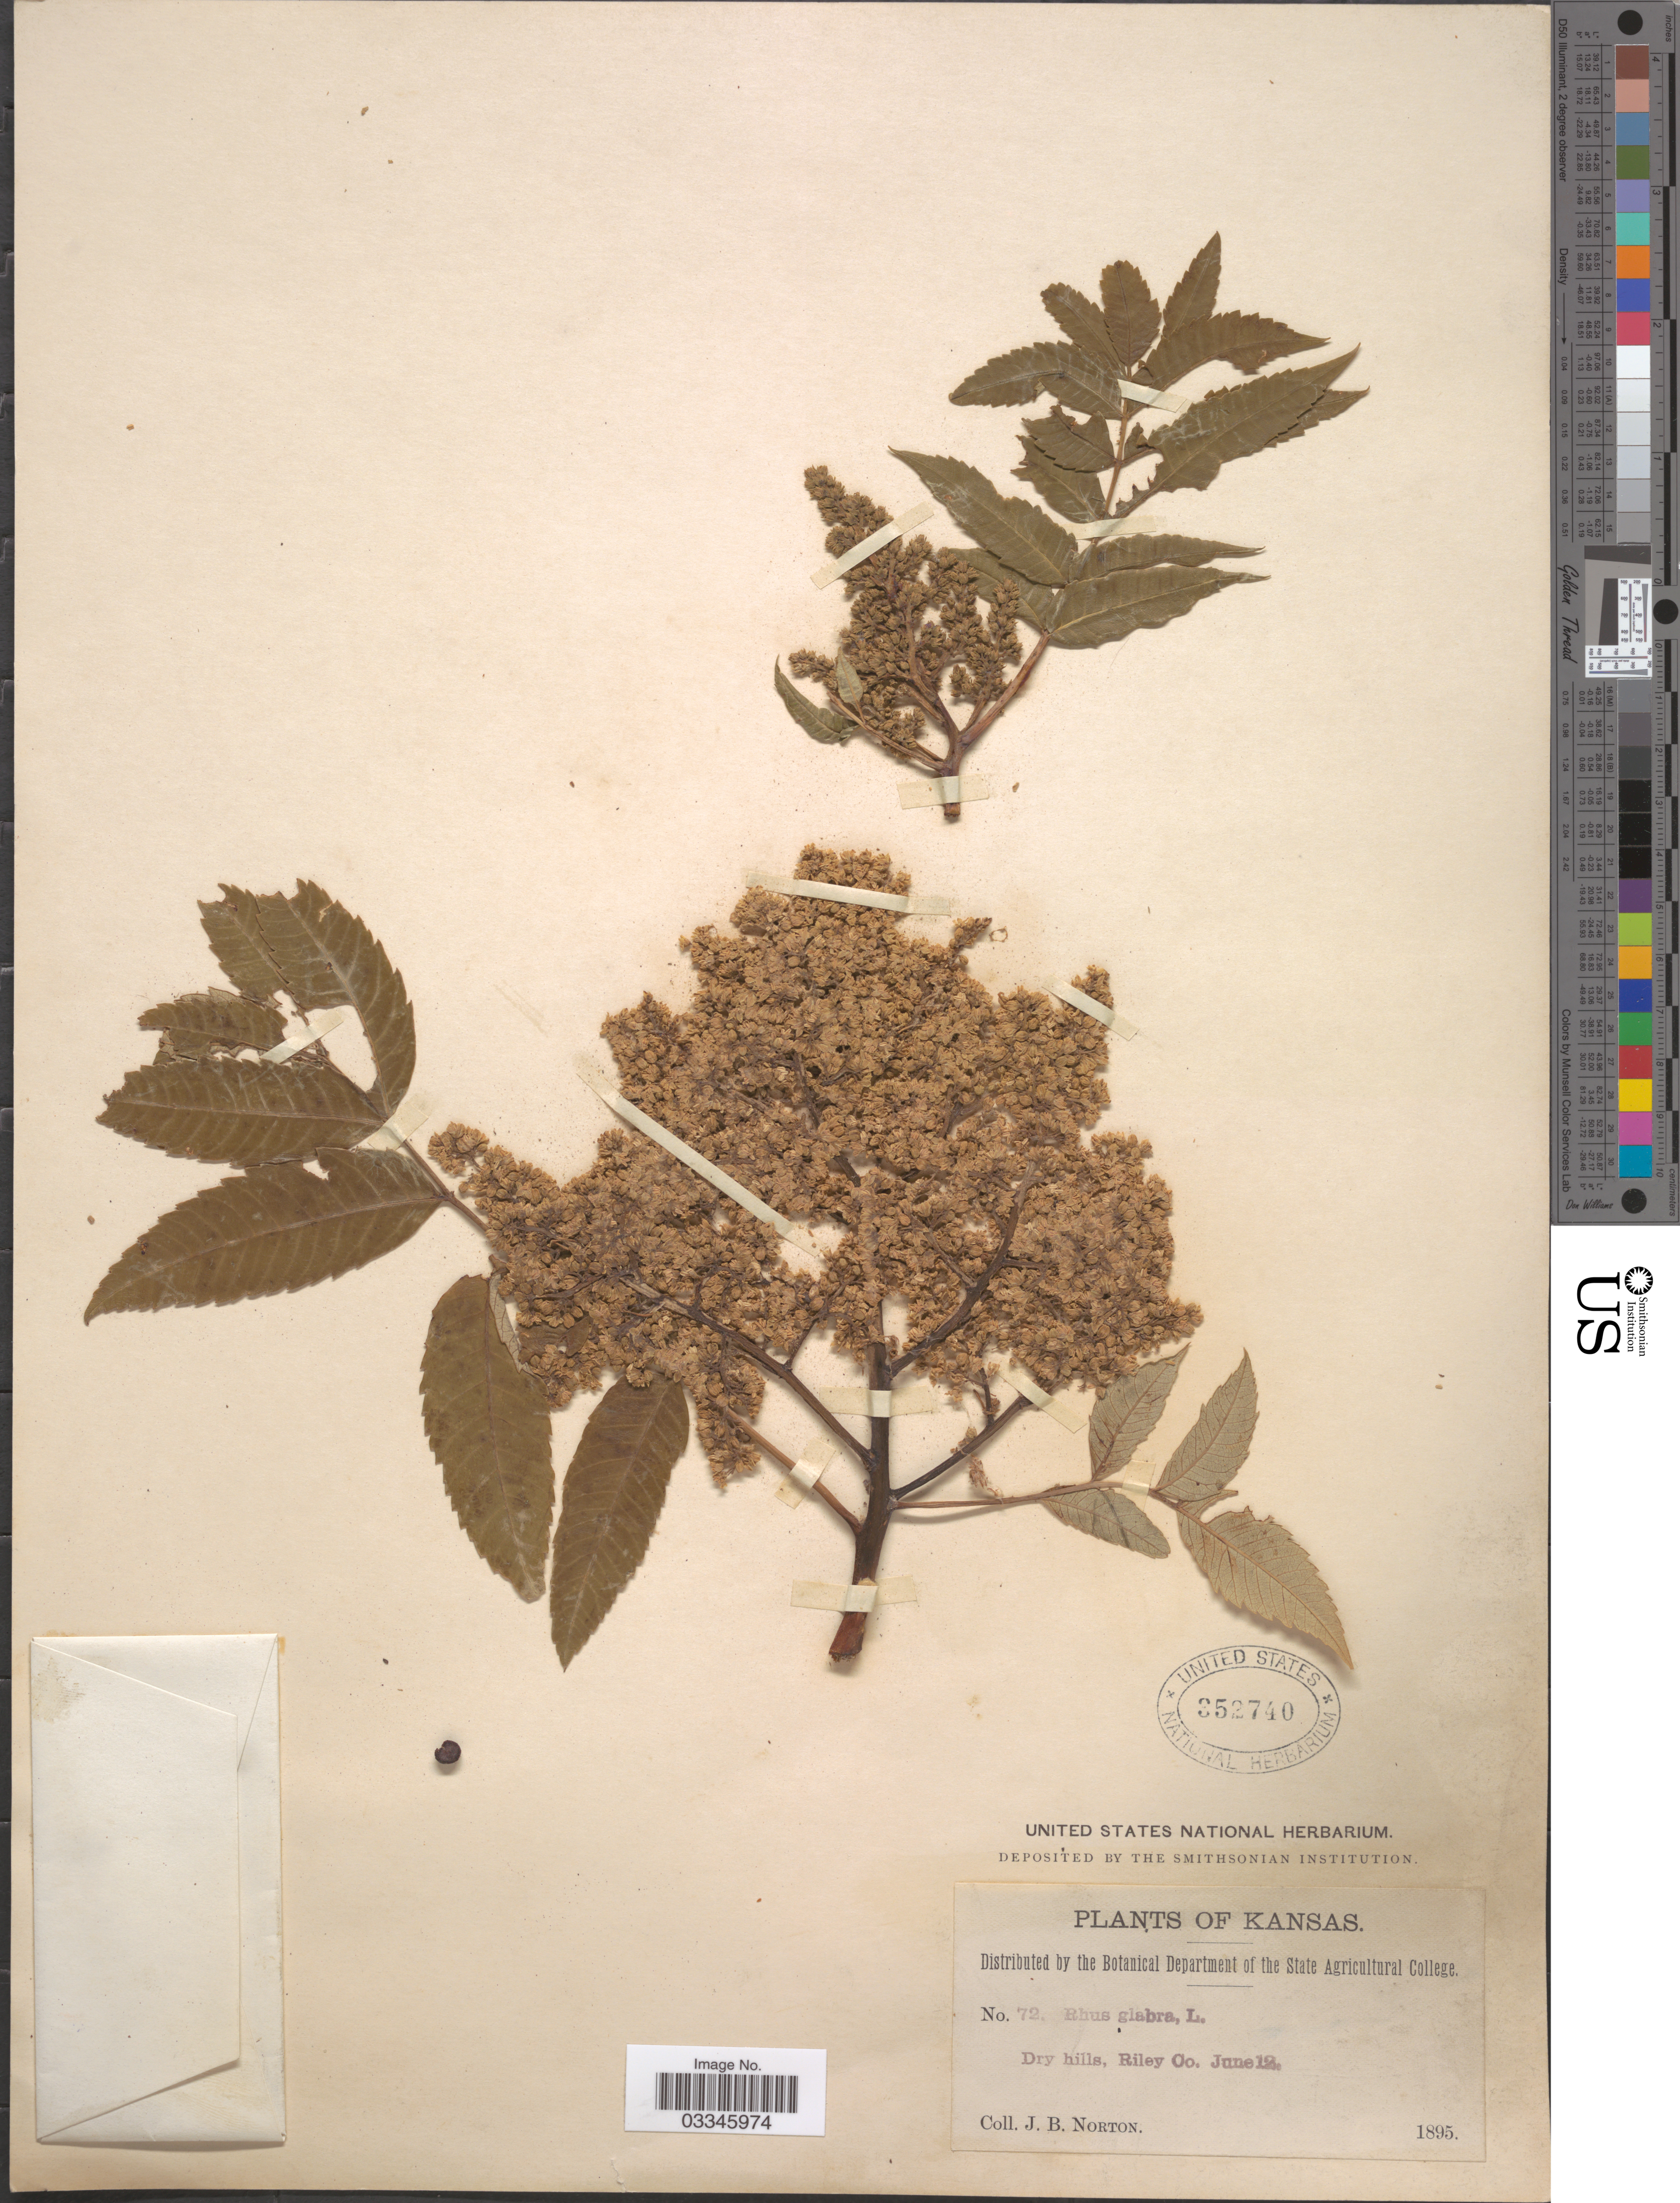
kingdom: Plantae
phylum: Tracheophyta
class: Magnoliopsida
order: Sapindales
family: Anacardiaceae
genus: Rhus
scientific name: Rhus glabra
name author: L.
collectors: J. B. Norton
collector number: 72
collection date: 1895-06-12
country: United States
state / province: Kansas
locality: Riley Co.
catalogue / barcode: US 352740